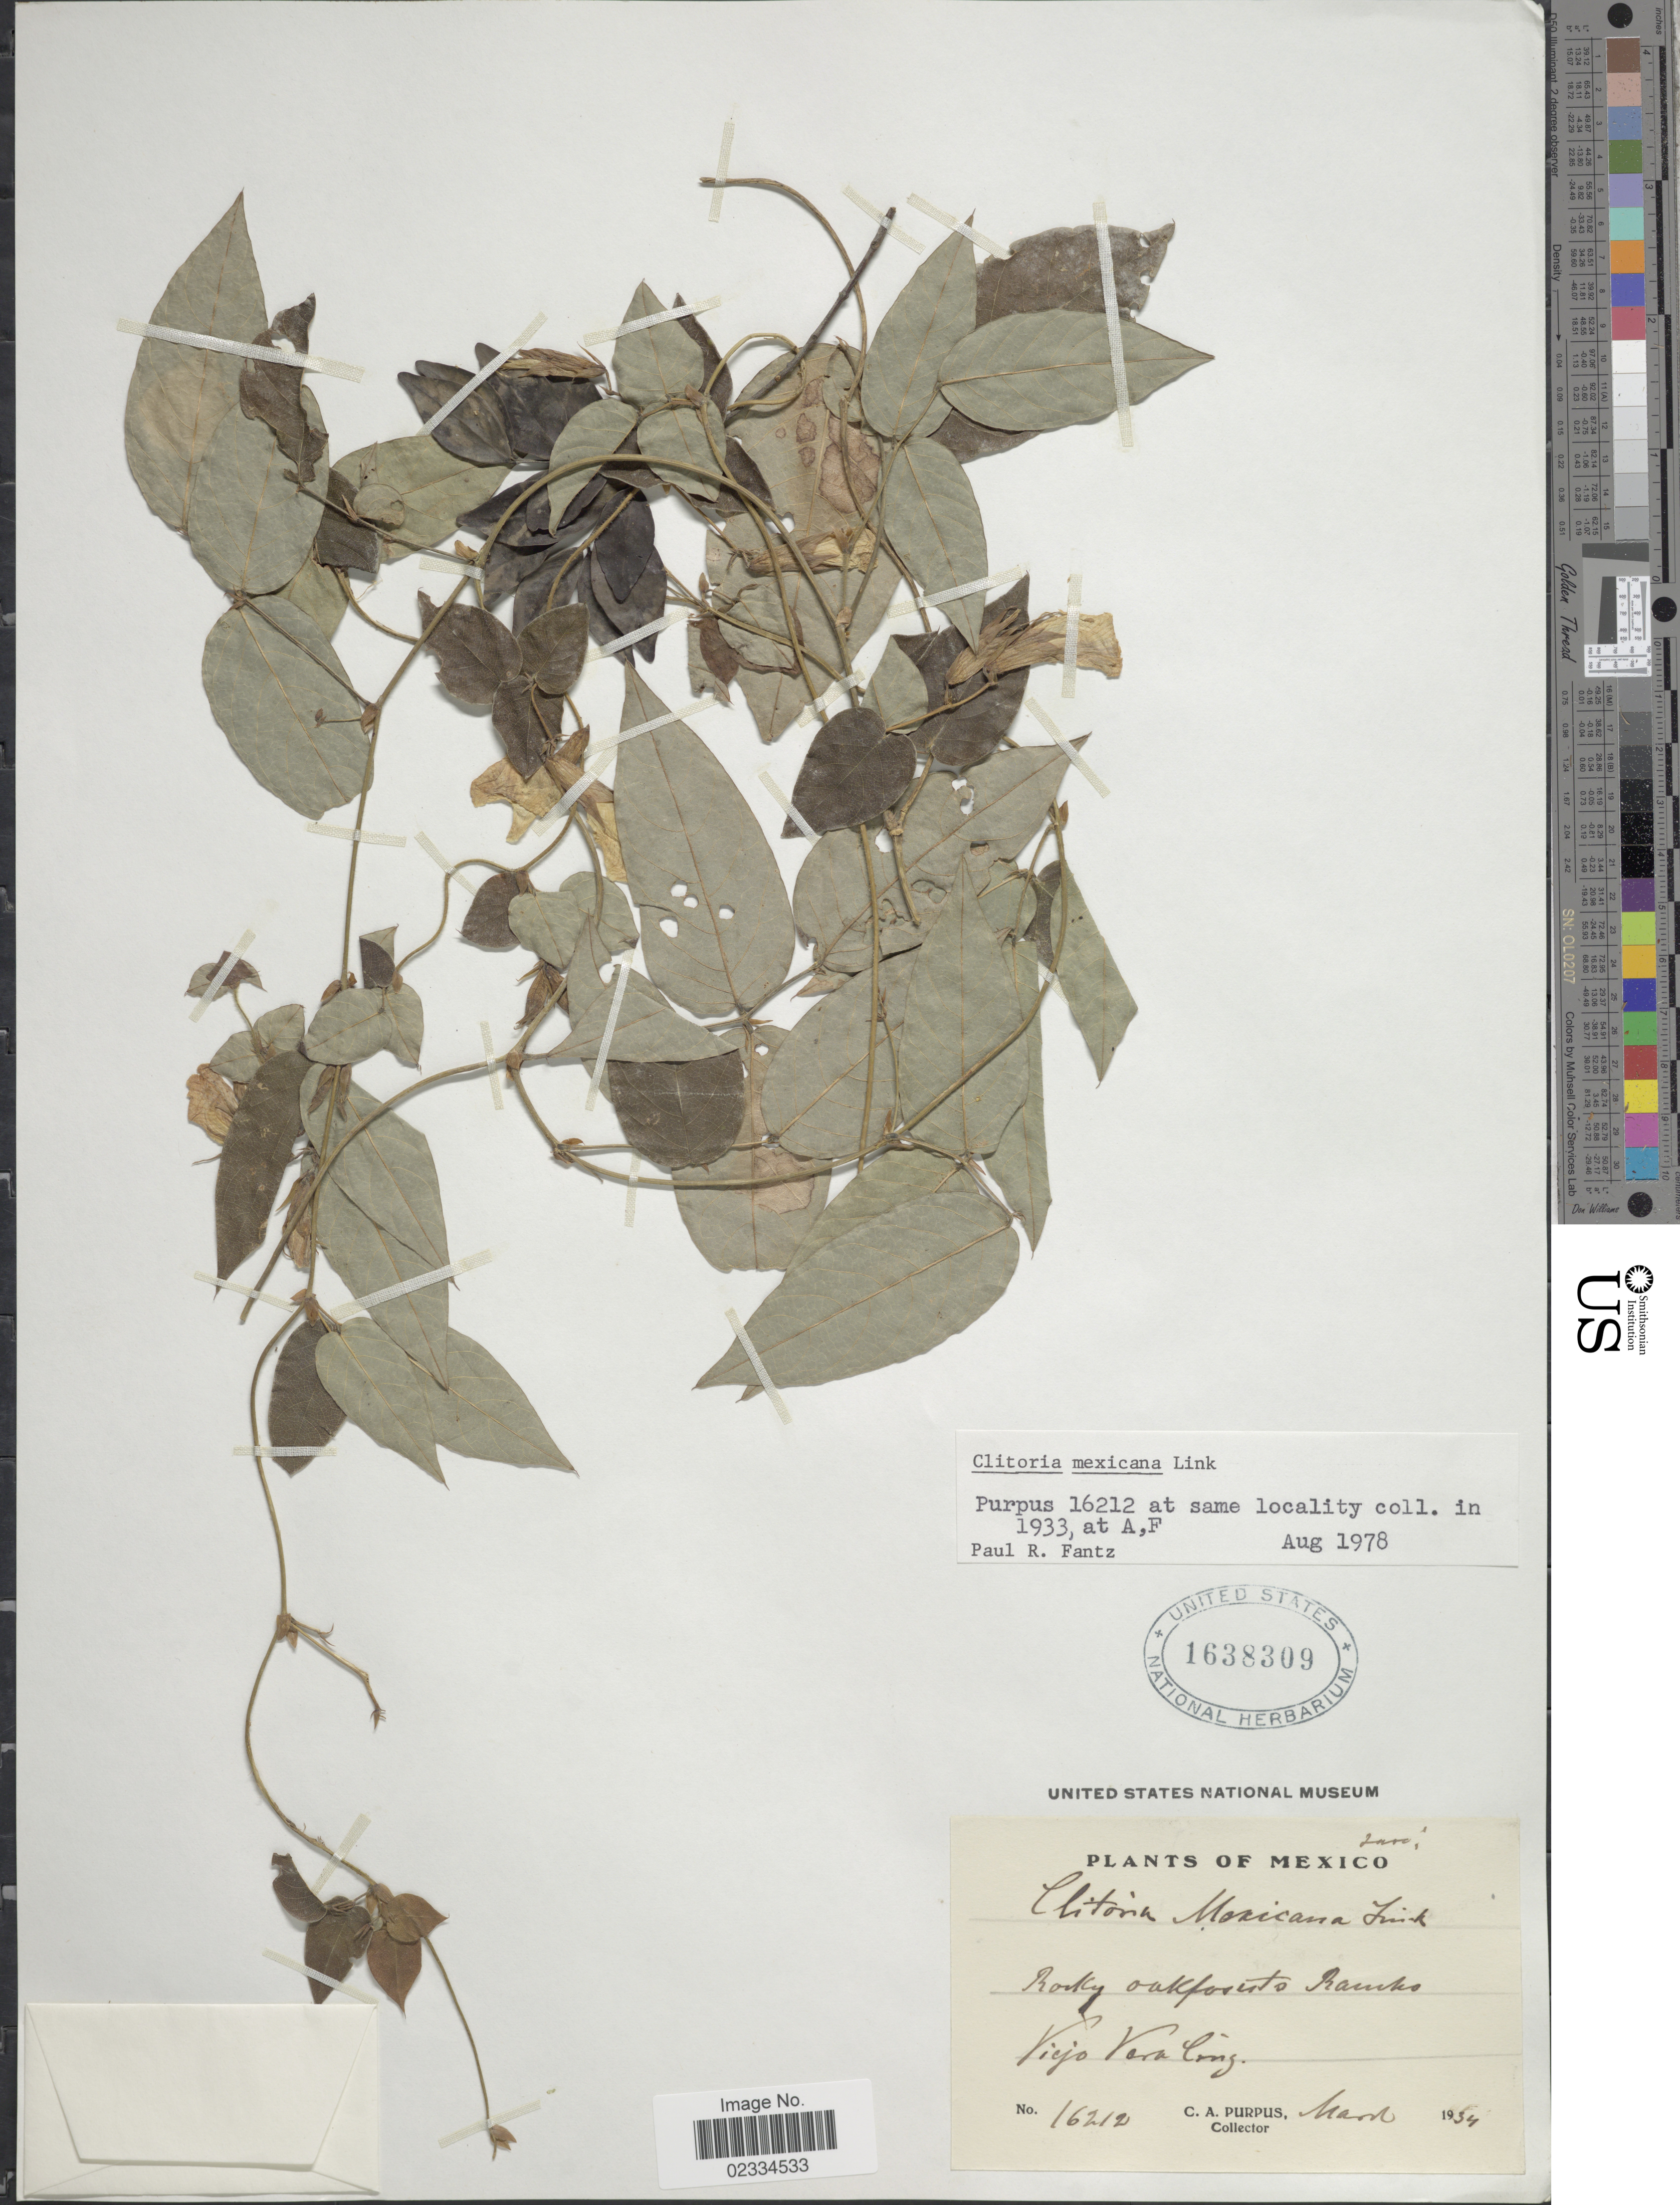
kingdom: Plantae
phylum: Tracheophyta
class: Magnoliopsida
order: Fabales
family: Fabaceae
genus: Clitoria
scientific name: Clitoria mexicana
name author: Link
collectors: C. A. Purpus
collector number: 16212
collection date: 1934-03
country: Mexico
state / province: Veracruz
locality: Rocky oakforests Banks, Viejo Vera Cruz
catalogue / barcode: US 1638309